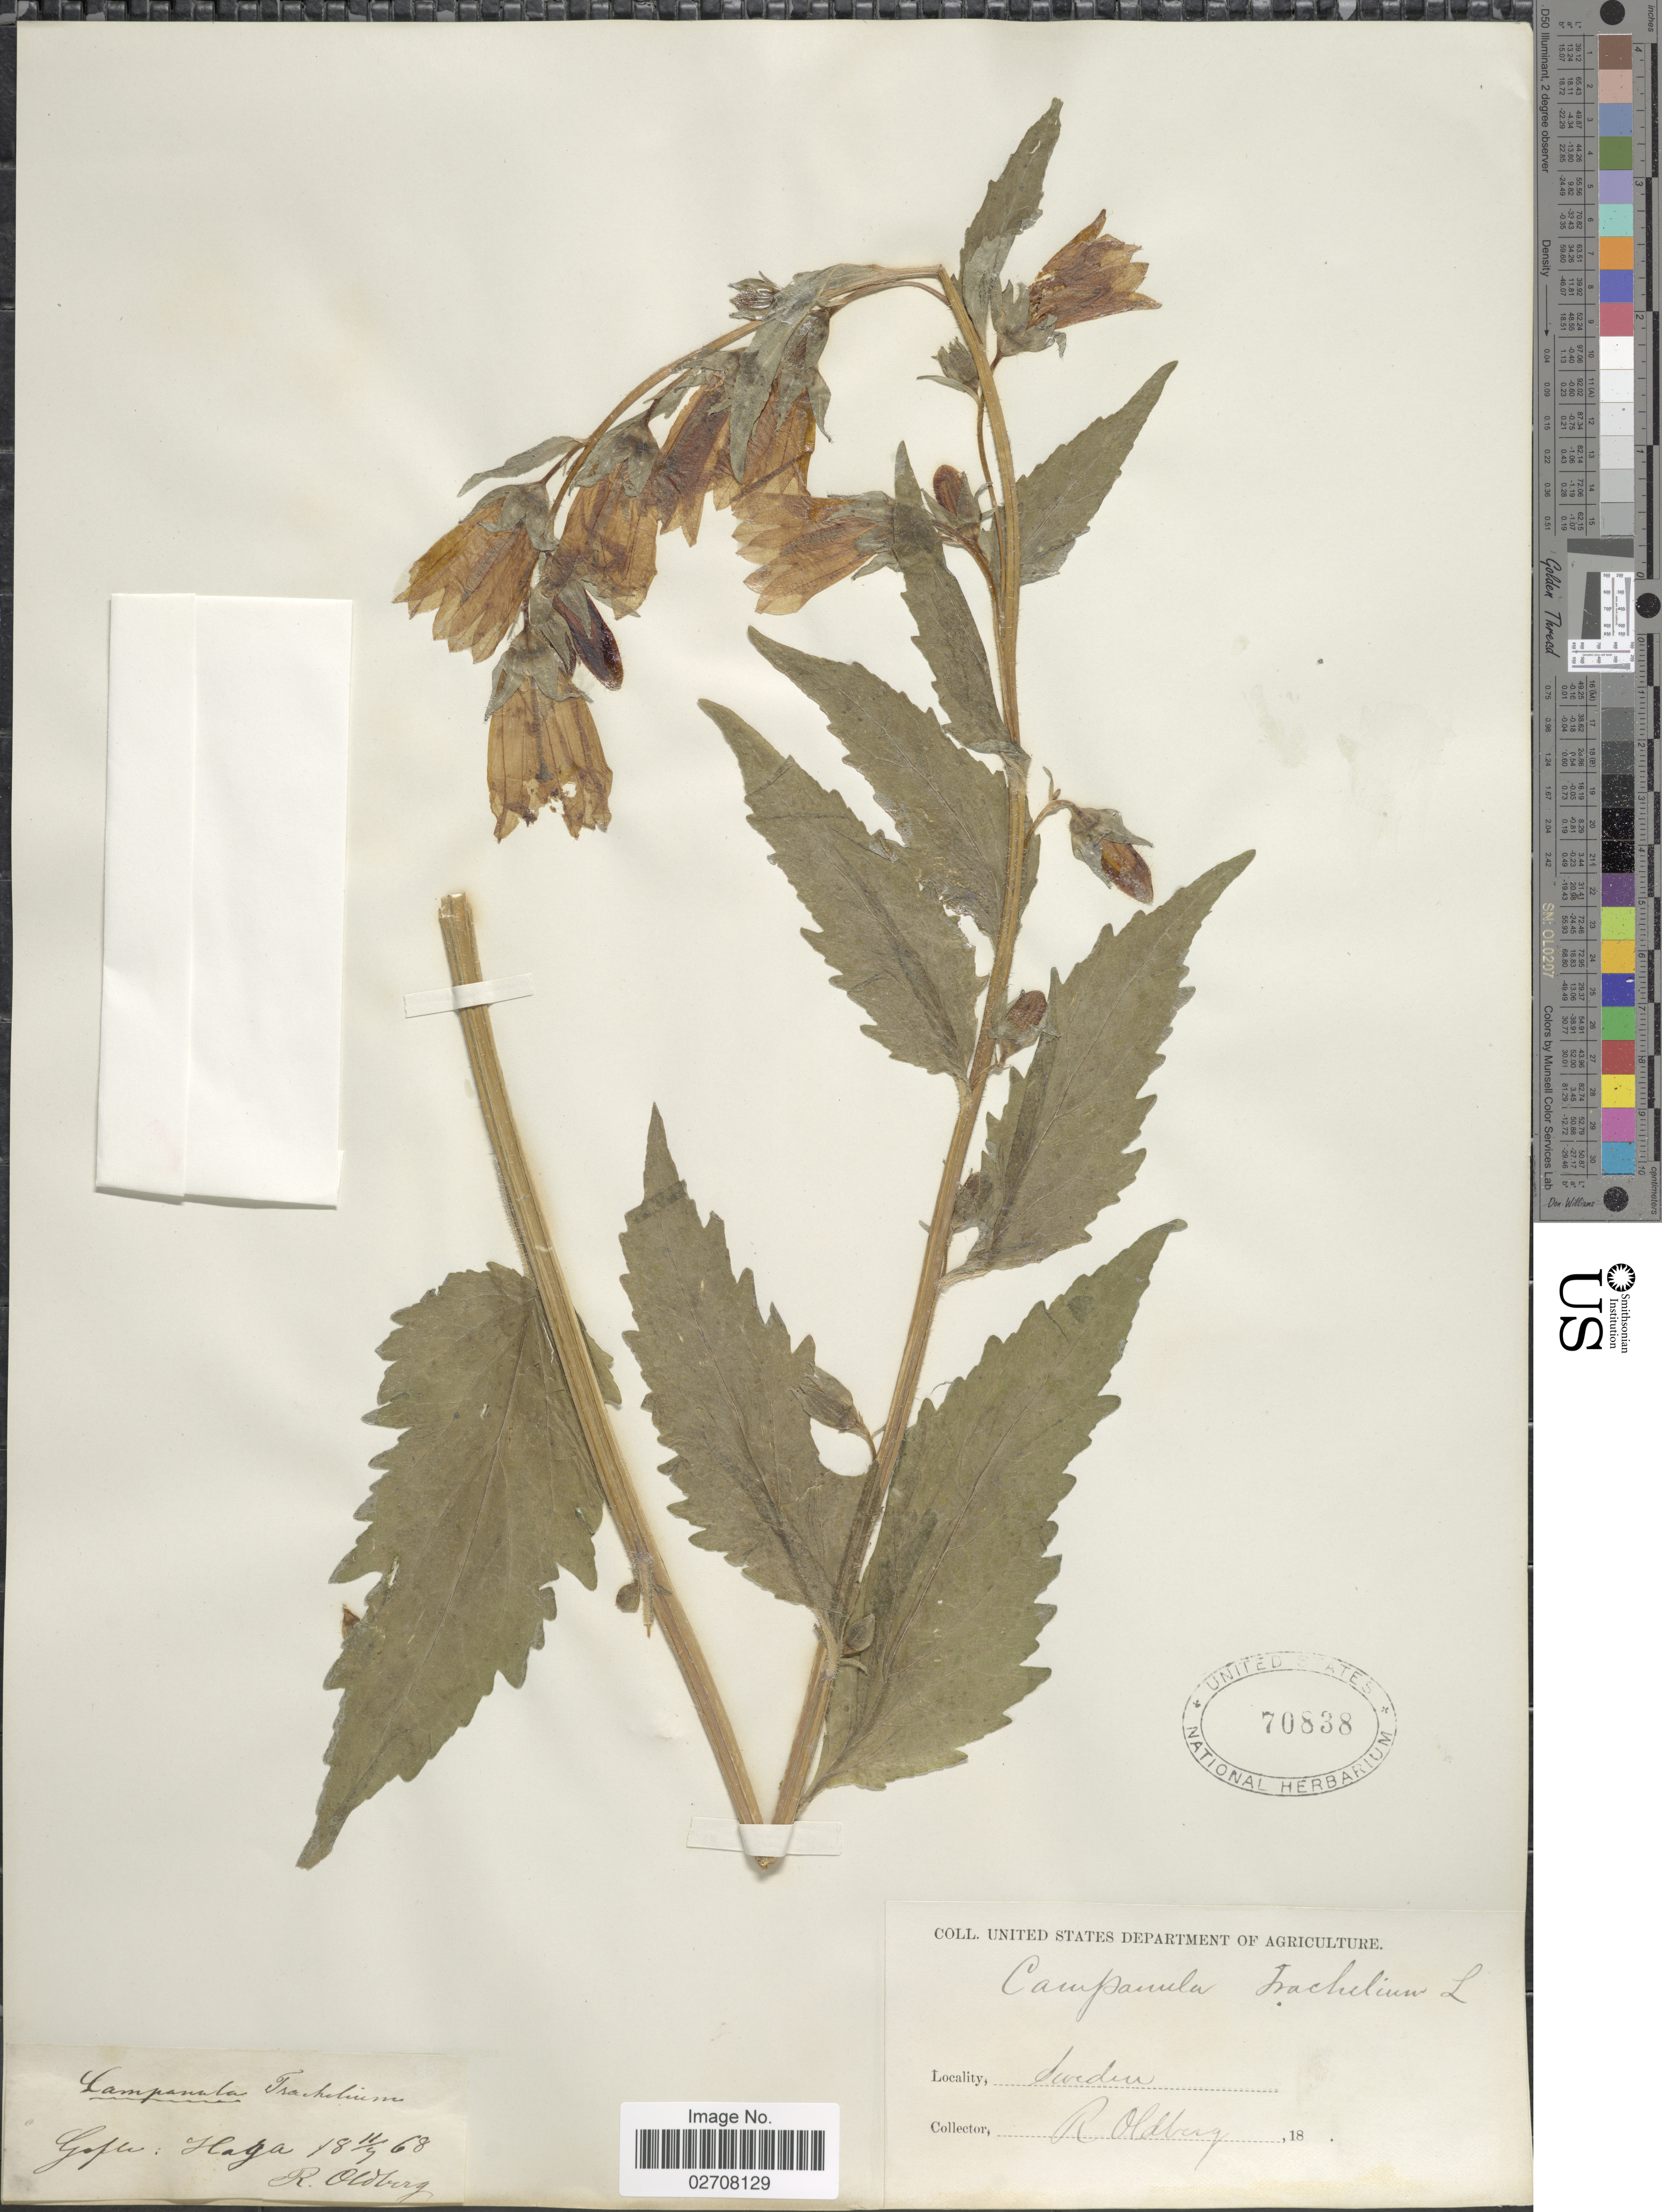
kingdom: Plantae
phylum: Tracheophyta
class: Magnoliopsida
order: Asterales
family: Campanulaceae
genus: Campanula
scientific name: Campanula trachelium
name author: L.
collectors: R. Oldberg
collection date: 1868-09-11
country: Sweden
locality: Gefle: Haga.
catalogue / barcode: US 70838